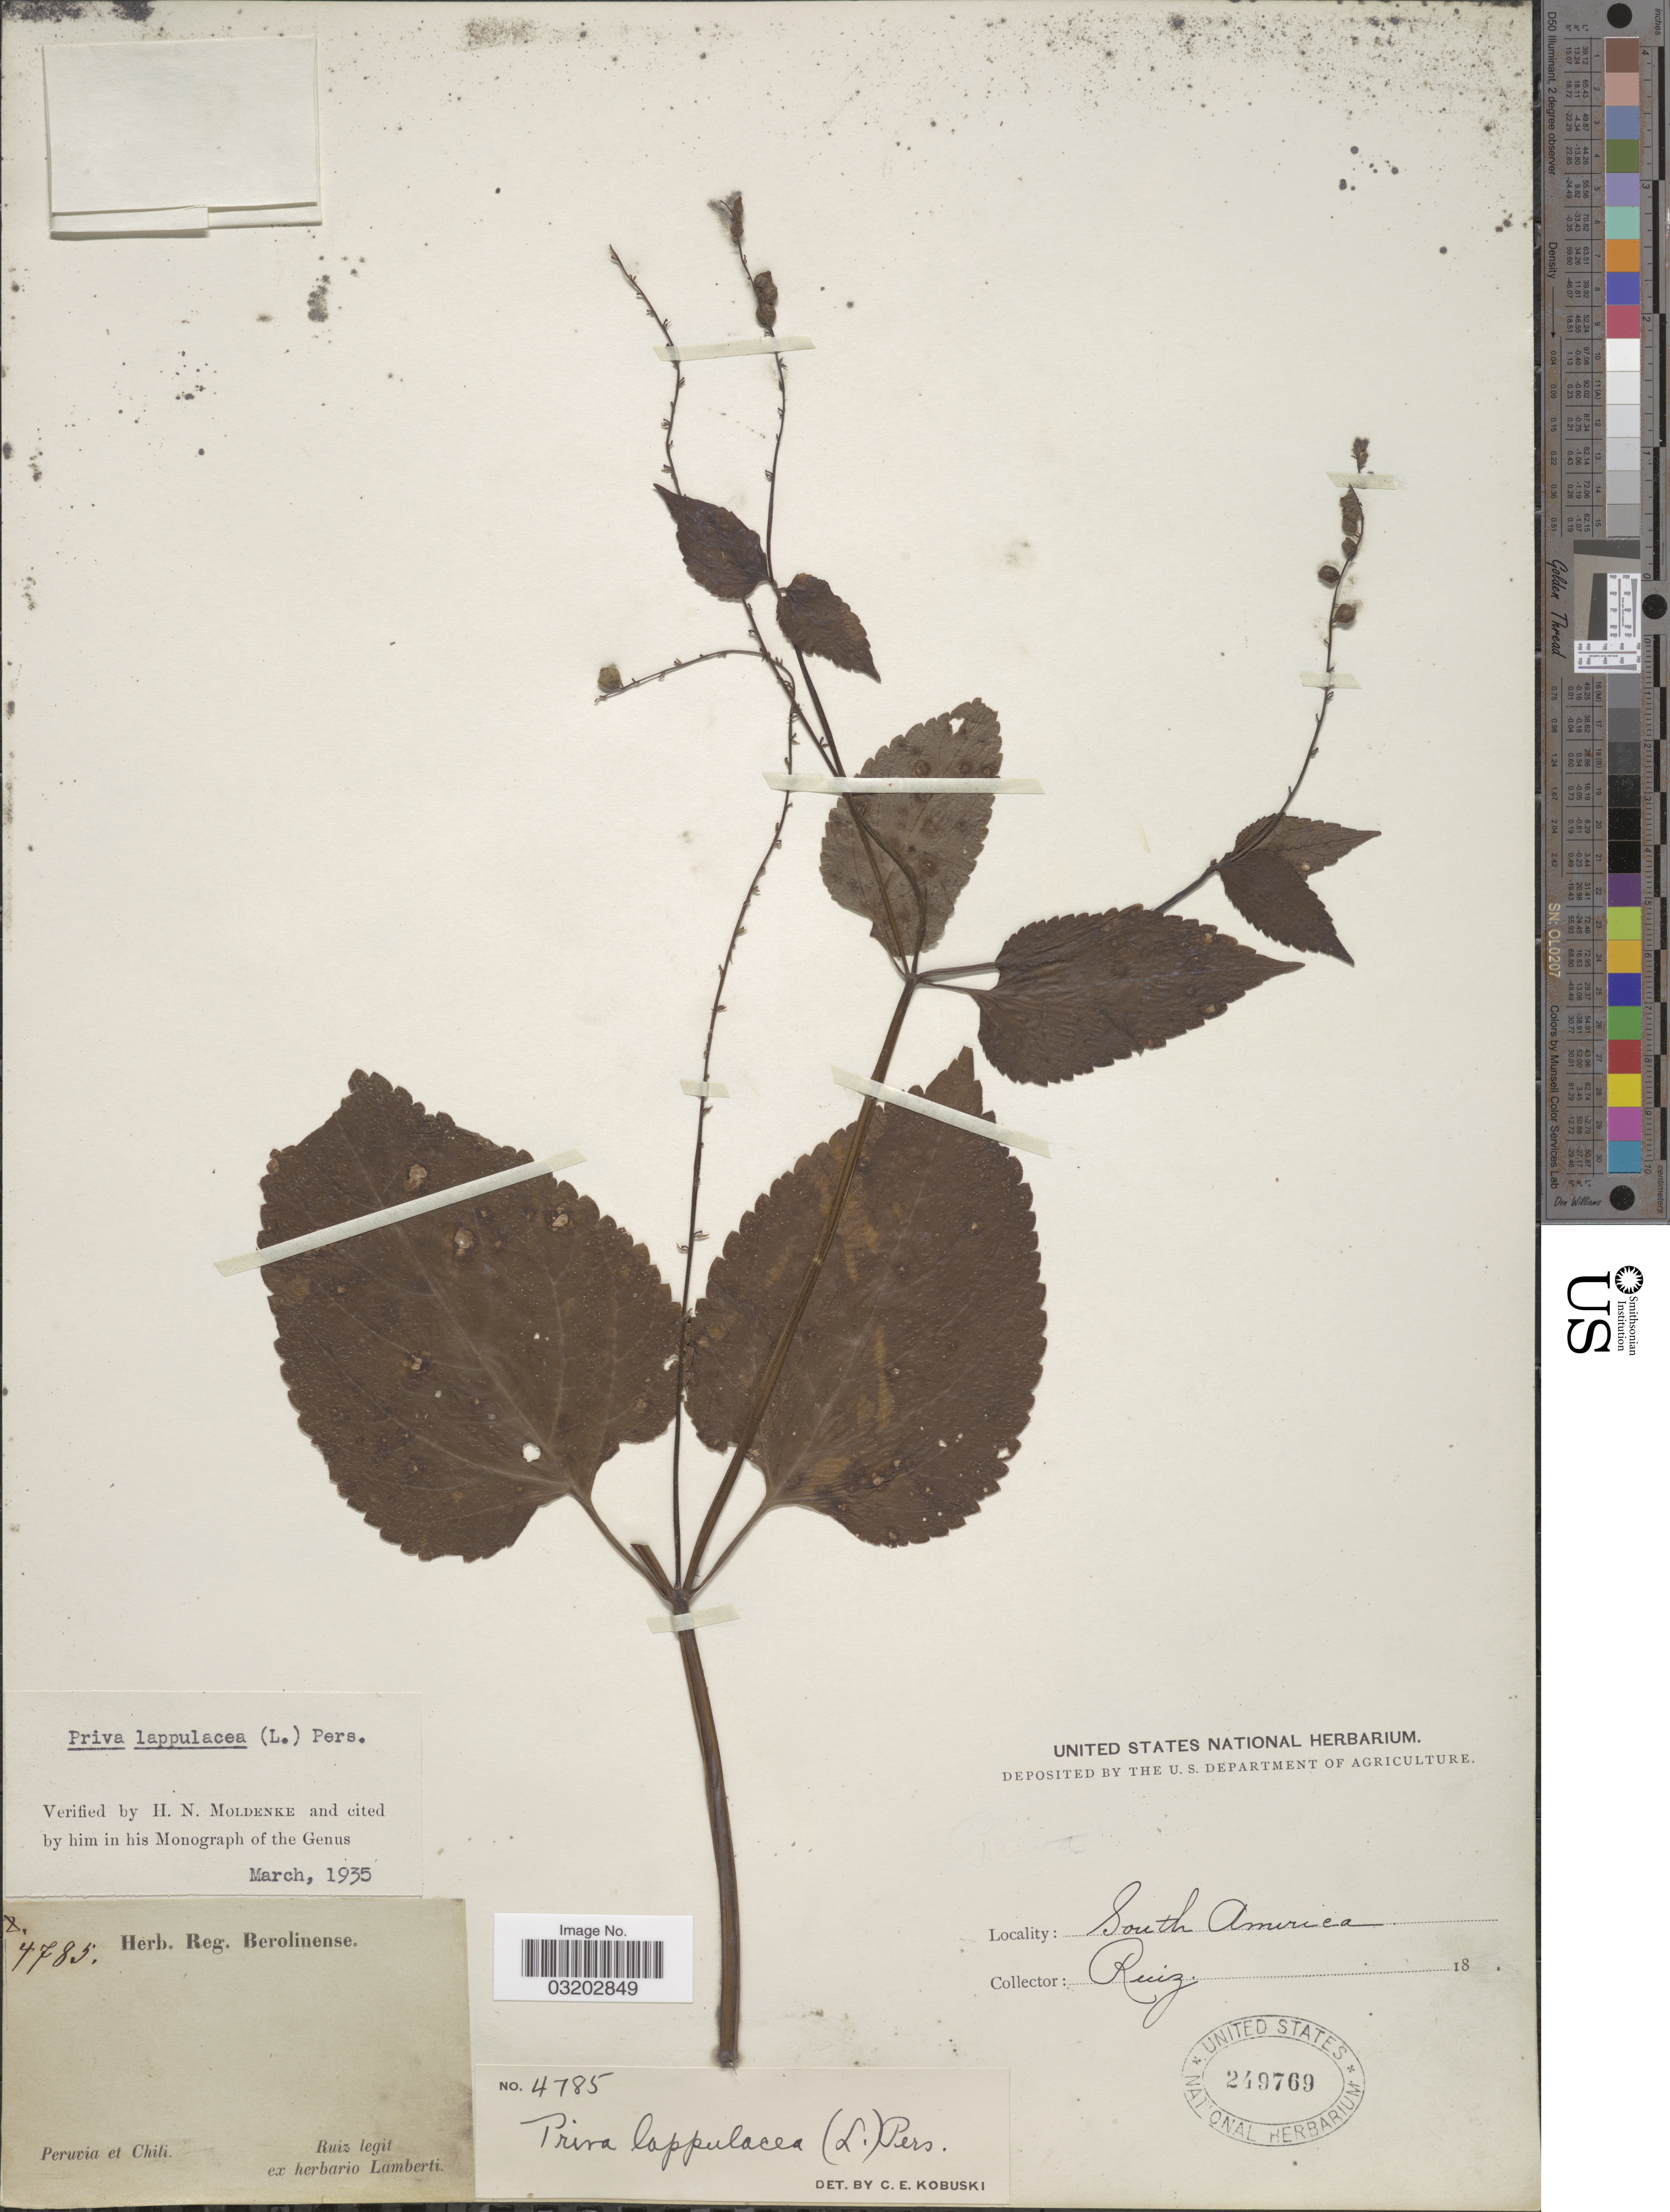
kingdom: Plantae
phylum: Tracheophyta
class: Magnoliopsida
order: Lamiales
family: Verbenaceae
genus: Priva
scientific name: Priva lappulacea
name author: (L.) Pers.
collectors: Ruiz, --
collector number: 4785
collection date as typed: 18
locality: Peruvia et Chili.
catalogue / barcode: US 249769